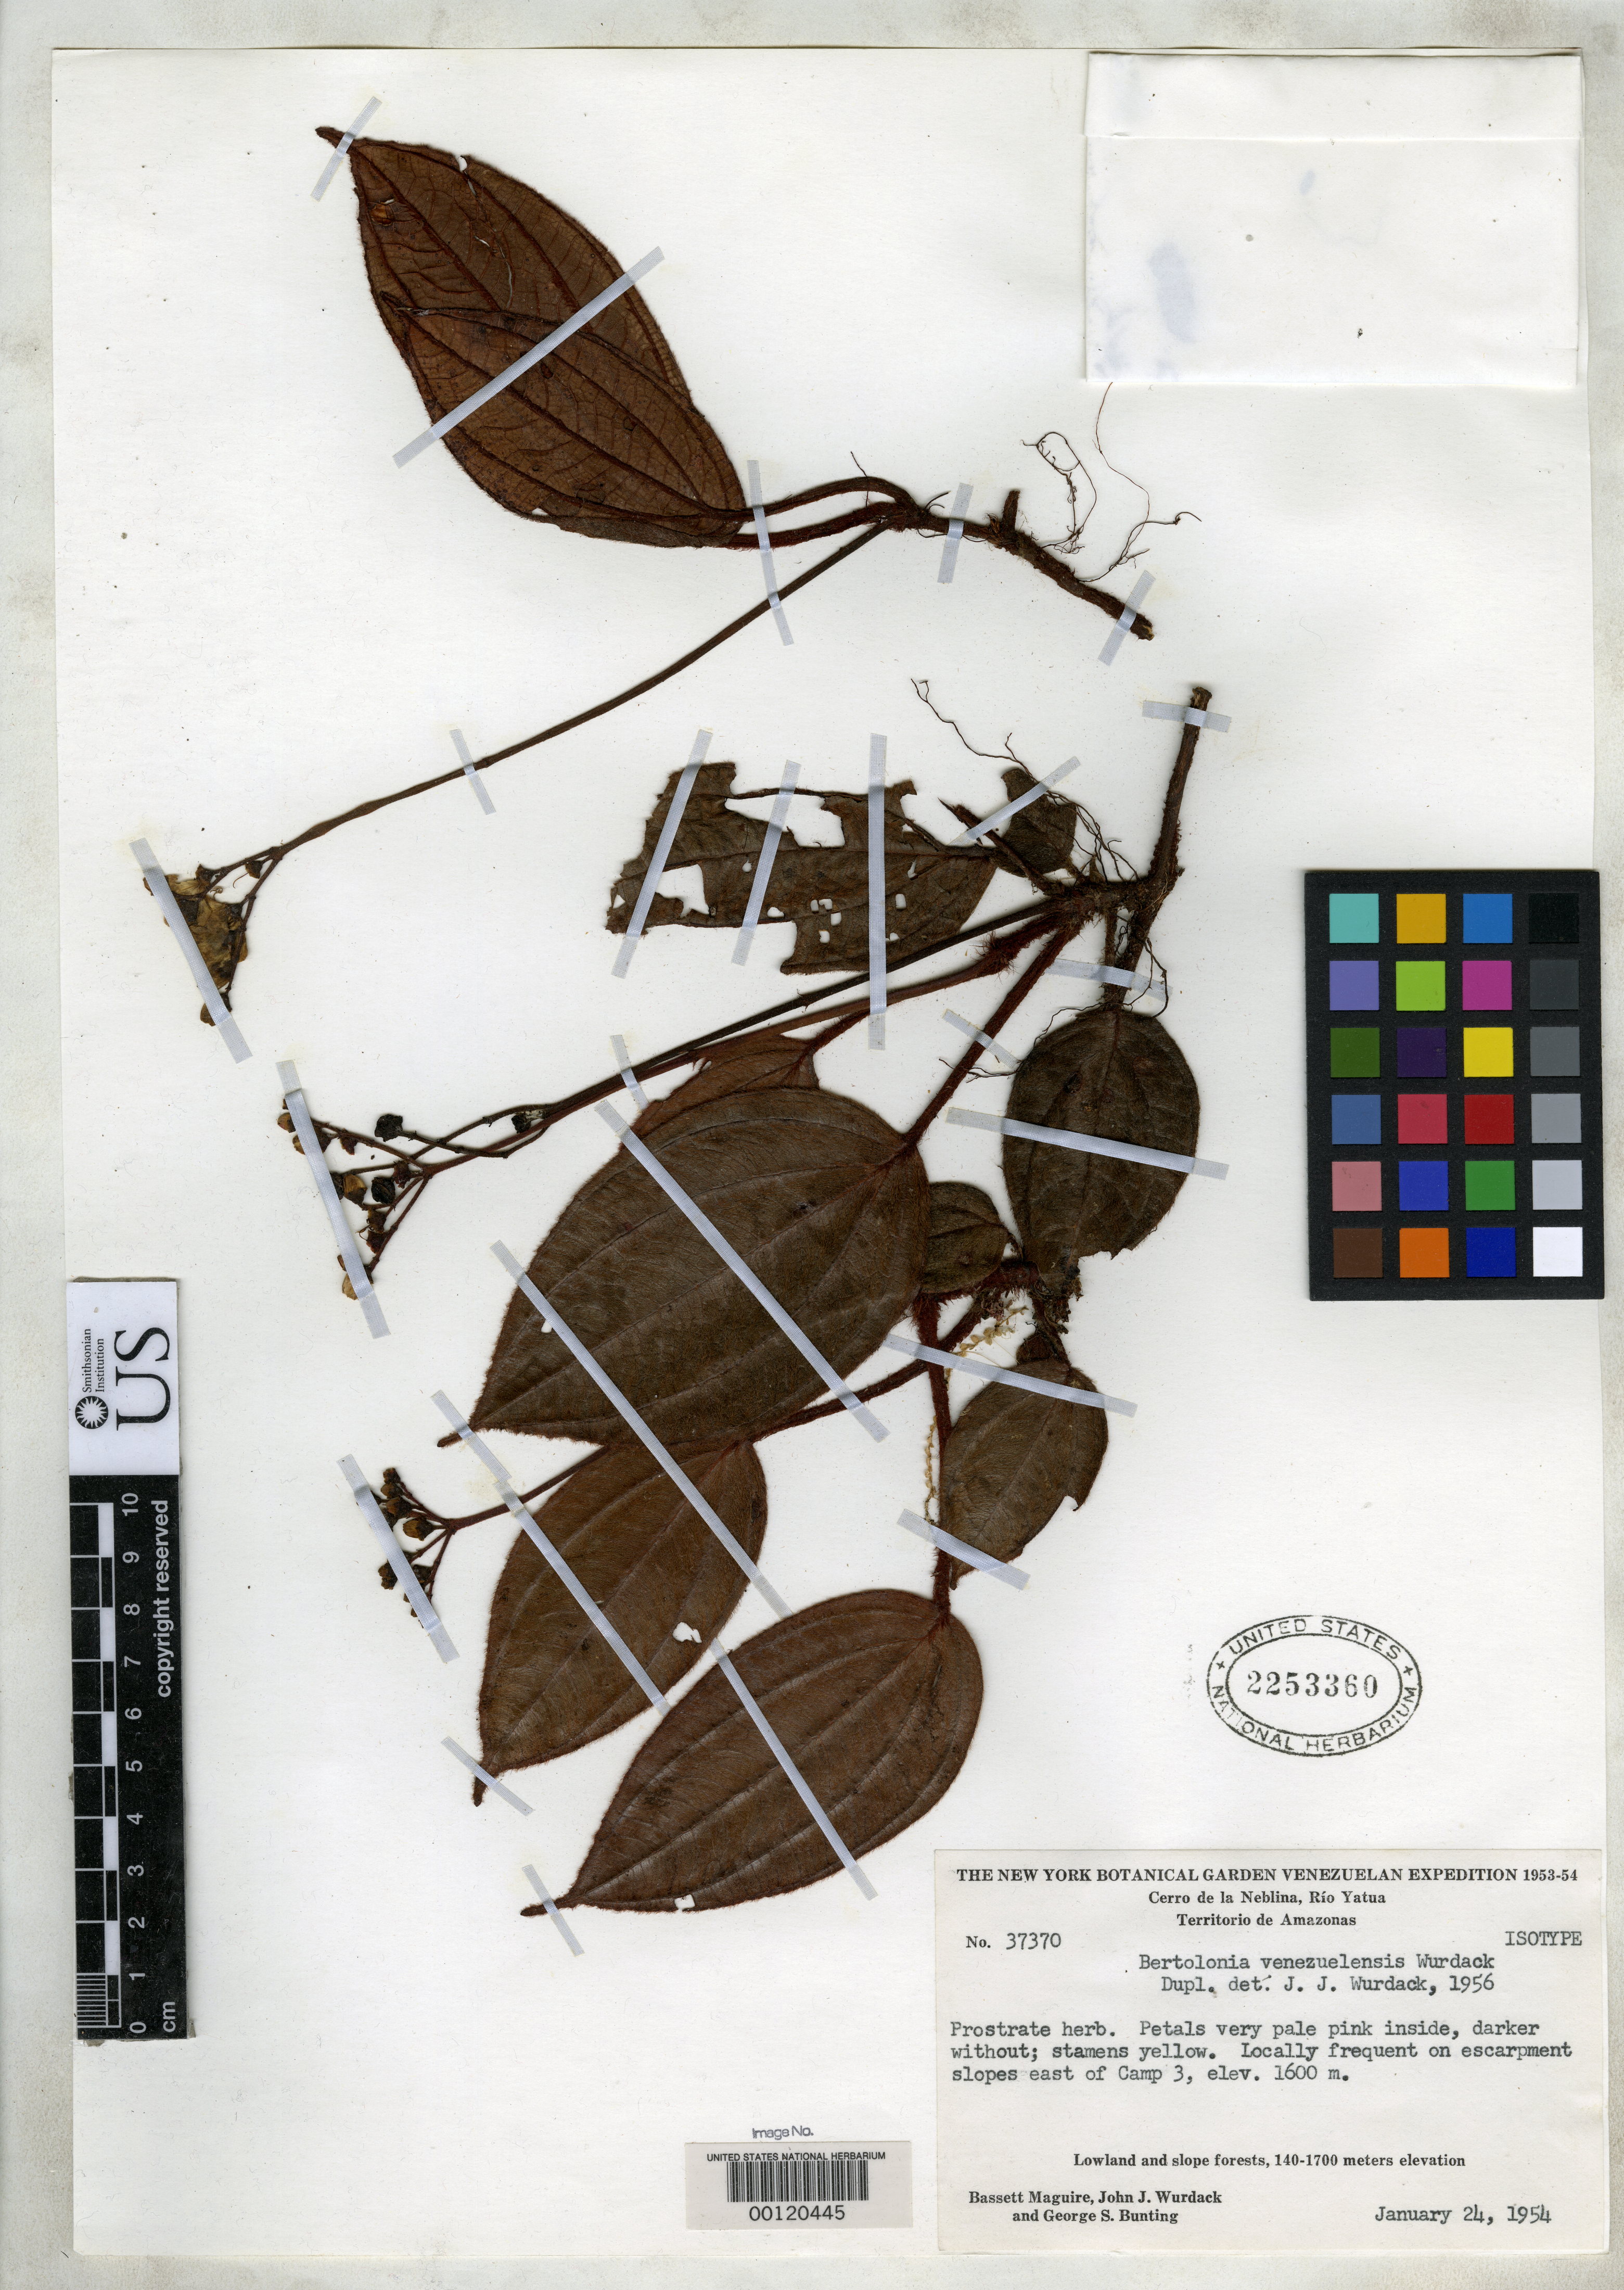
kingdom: Plantae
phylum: Tracheophyta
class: Magnoliopsida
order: Myrtales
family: Melastomataceae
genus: Bertolonia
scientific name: Bertolonia venezuelensis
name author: Wurdack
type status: Isotype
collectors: B. Maguire, J. J. Wurdack & G. S. Bunting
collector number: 37370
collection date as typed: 24 Jan 1954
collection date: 1954-01-24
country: Venezuela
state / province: Amazonas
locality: Cerro de la Neblina.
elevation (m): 1600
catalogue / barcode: US 2253360